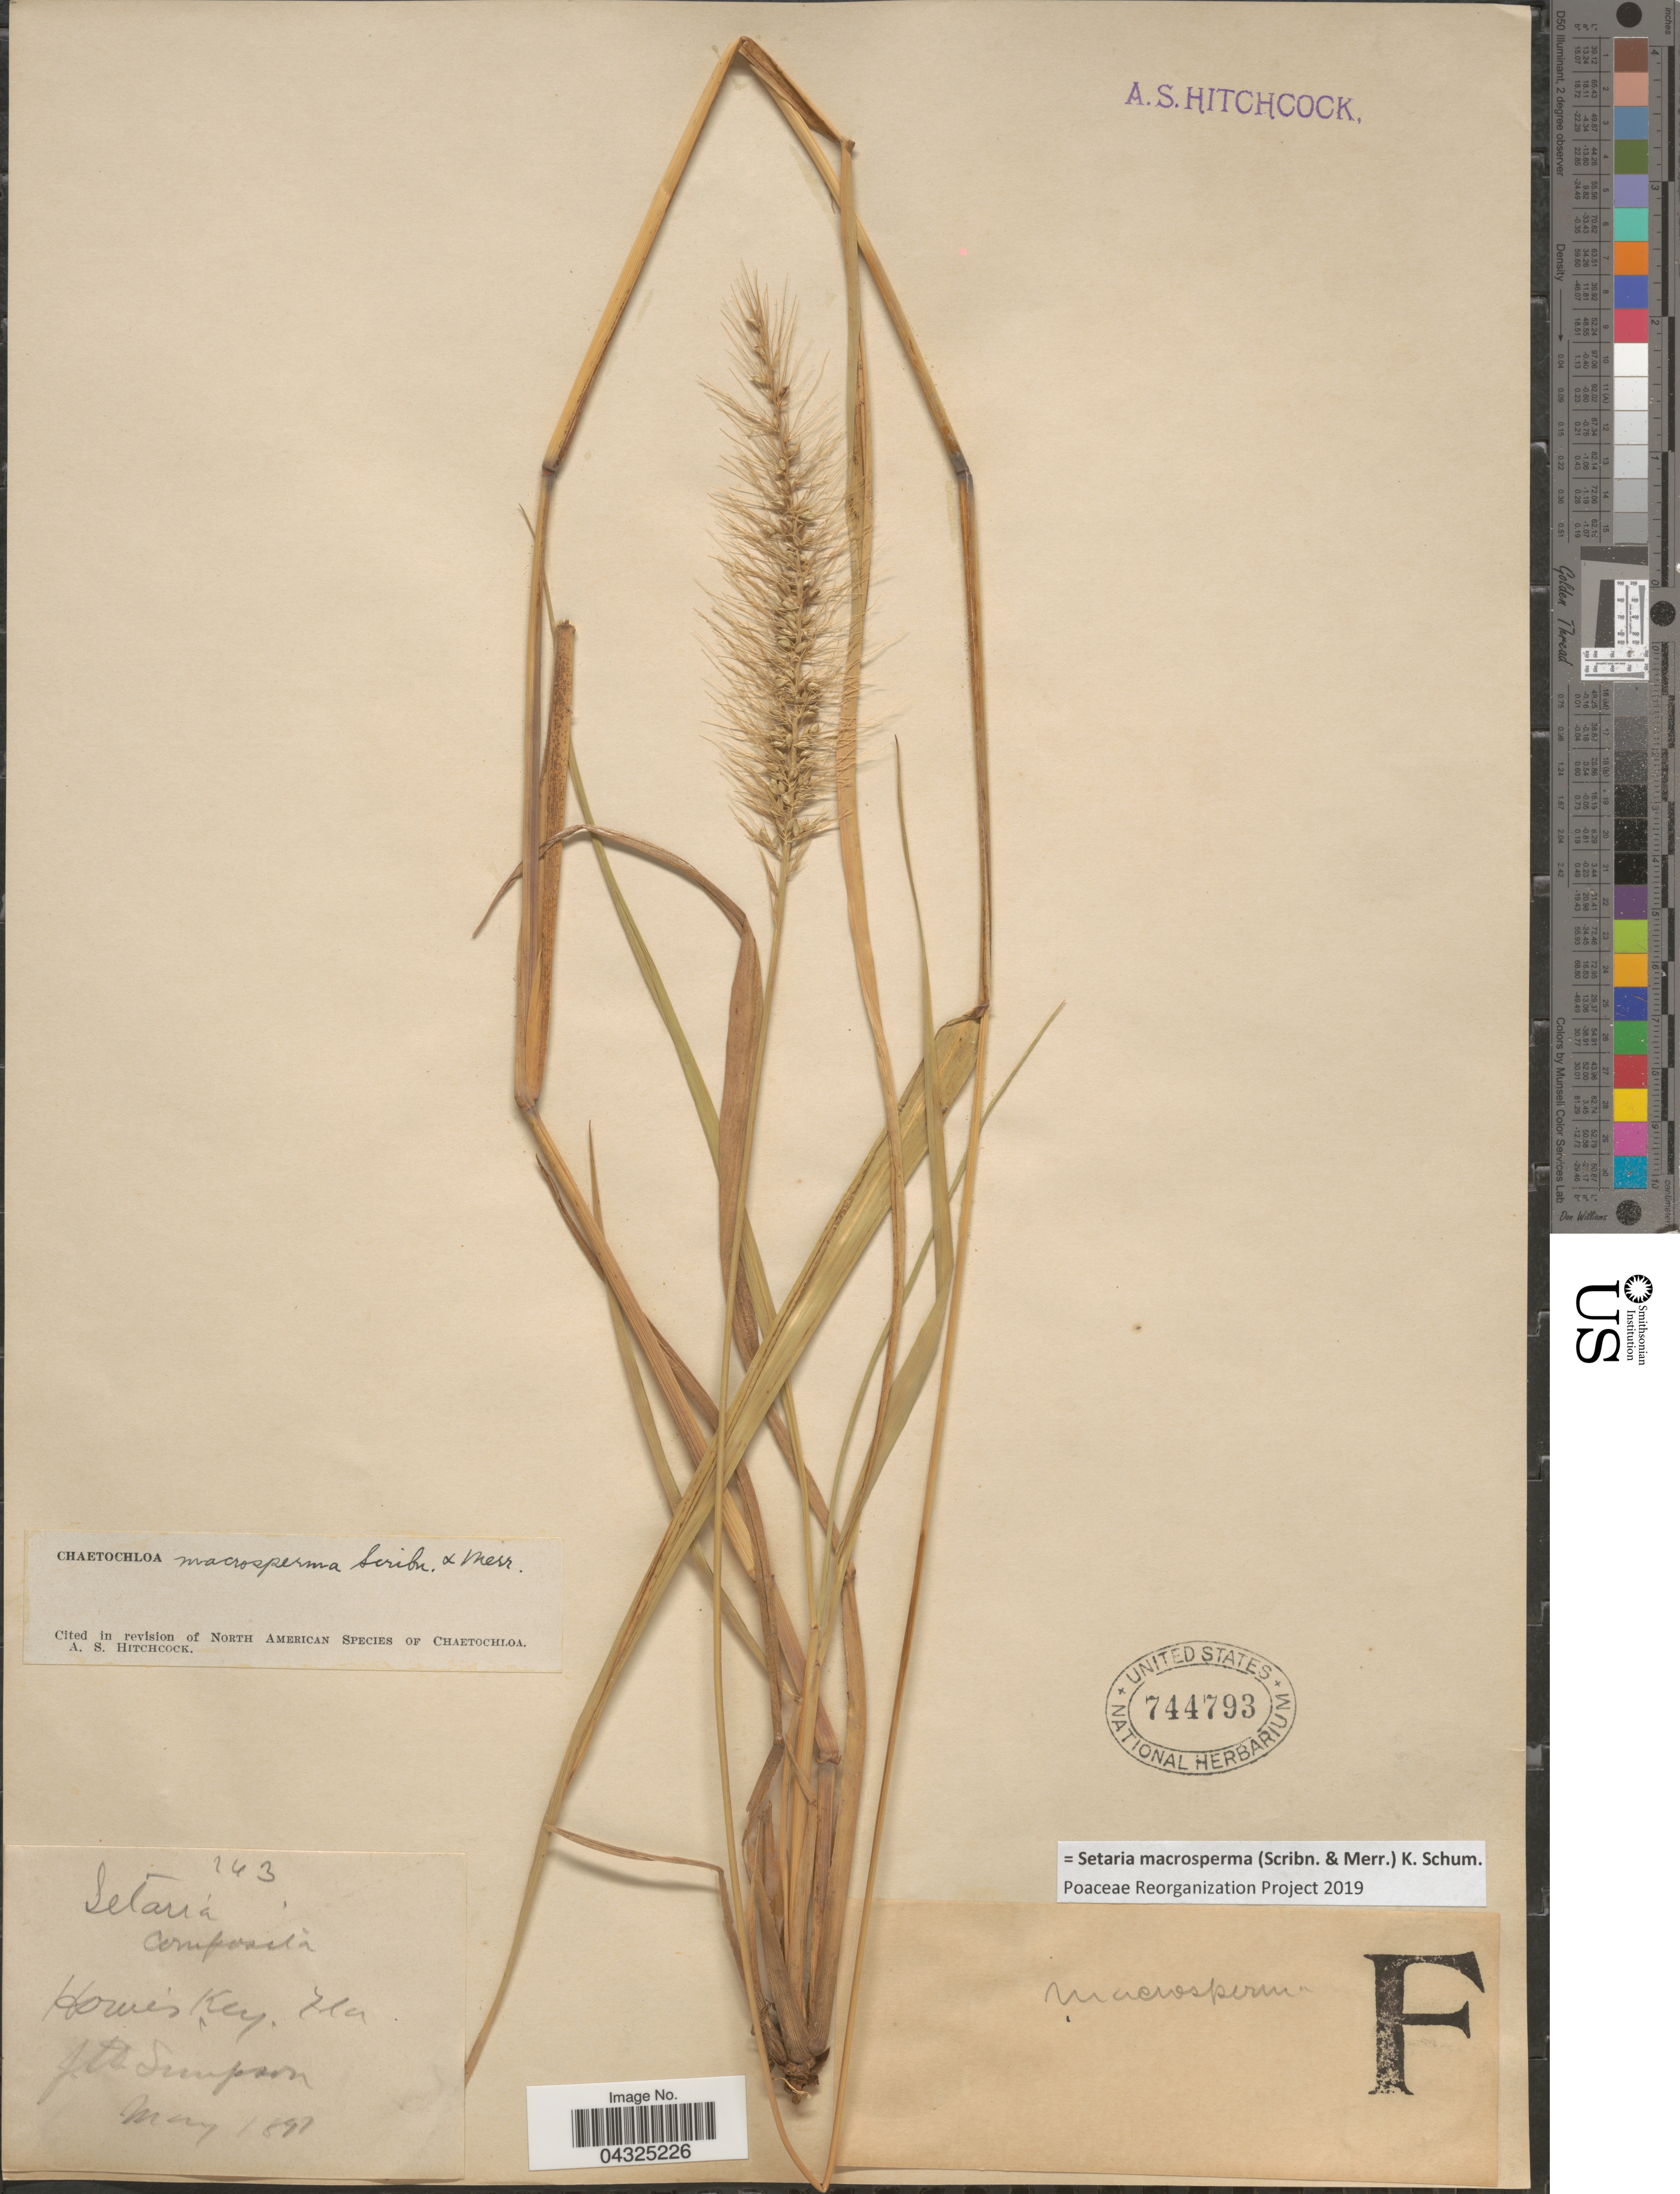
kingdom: Plantae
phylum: Tracheophyta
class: Liliopsida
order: Poales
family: Poaceae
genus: Setaria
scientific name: Setaria macrosperma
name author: (Scribn. & Merr.) K. Schum.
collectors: J. H. Simpson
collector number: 243?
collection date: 1897-05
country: United States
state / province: Florida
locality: Howe's Key.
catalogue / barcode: US 744793